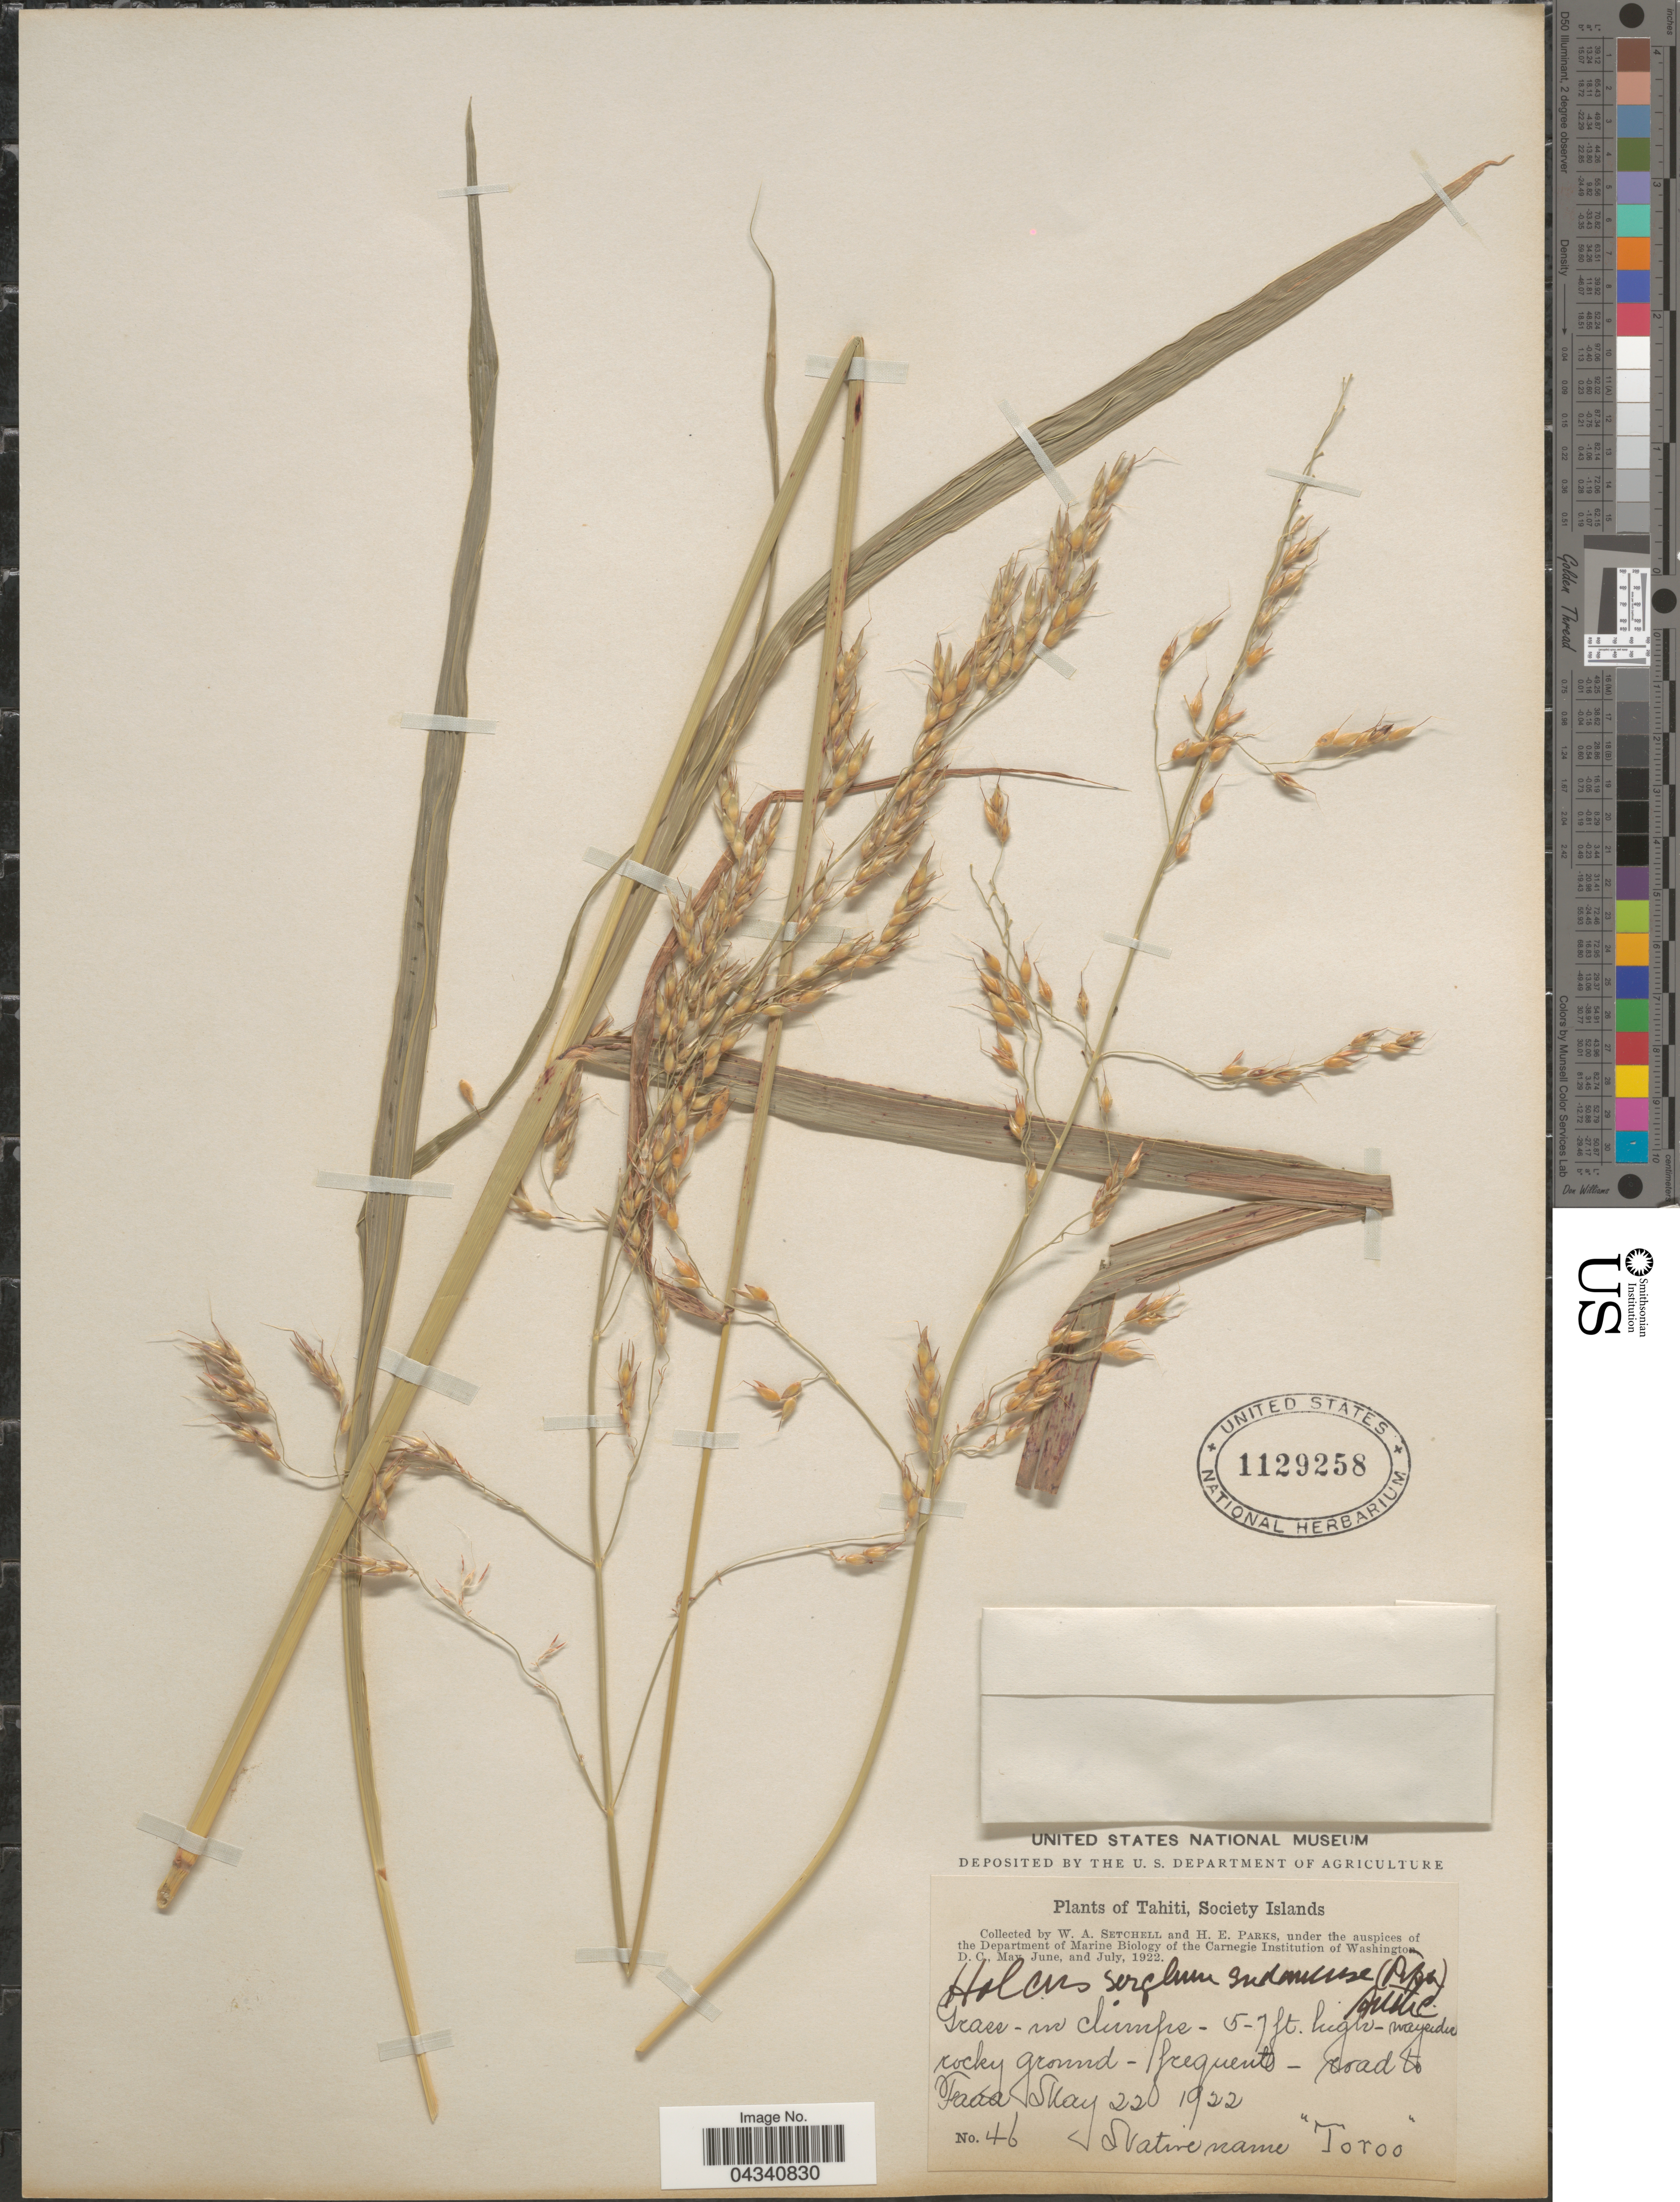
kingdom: Plantae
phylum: Tracheophyta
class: Liliopsida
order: Poales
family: Poaceae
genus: Sorghum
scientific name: Sorghum x drummondii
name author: (Nees ex Steud.) Millsp. & Chase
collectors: W. Setchell & H. E. Parks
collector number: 46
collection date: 1922-05-22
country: French Polynesia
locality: Tahiti, Society Islands. Rocky ground - frequent - road to Faaa.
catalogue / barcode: US 1129258